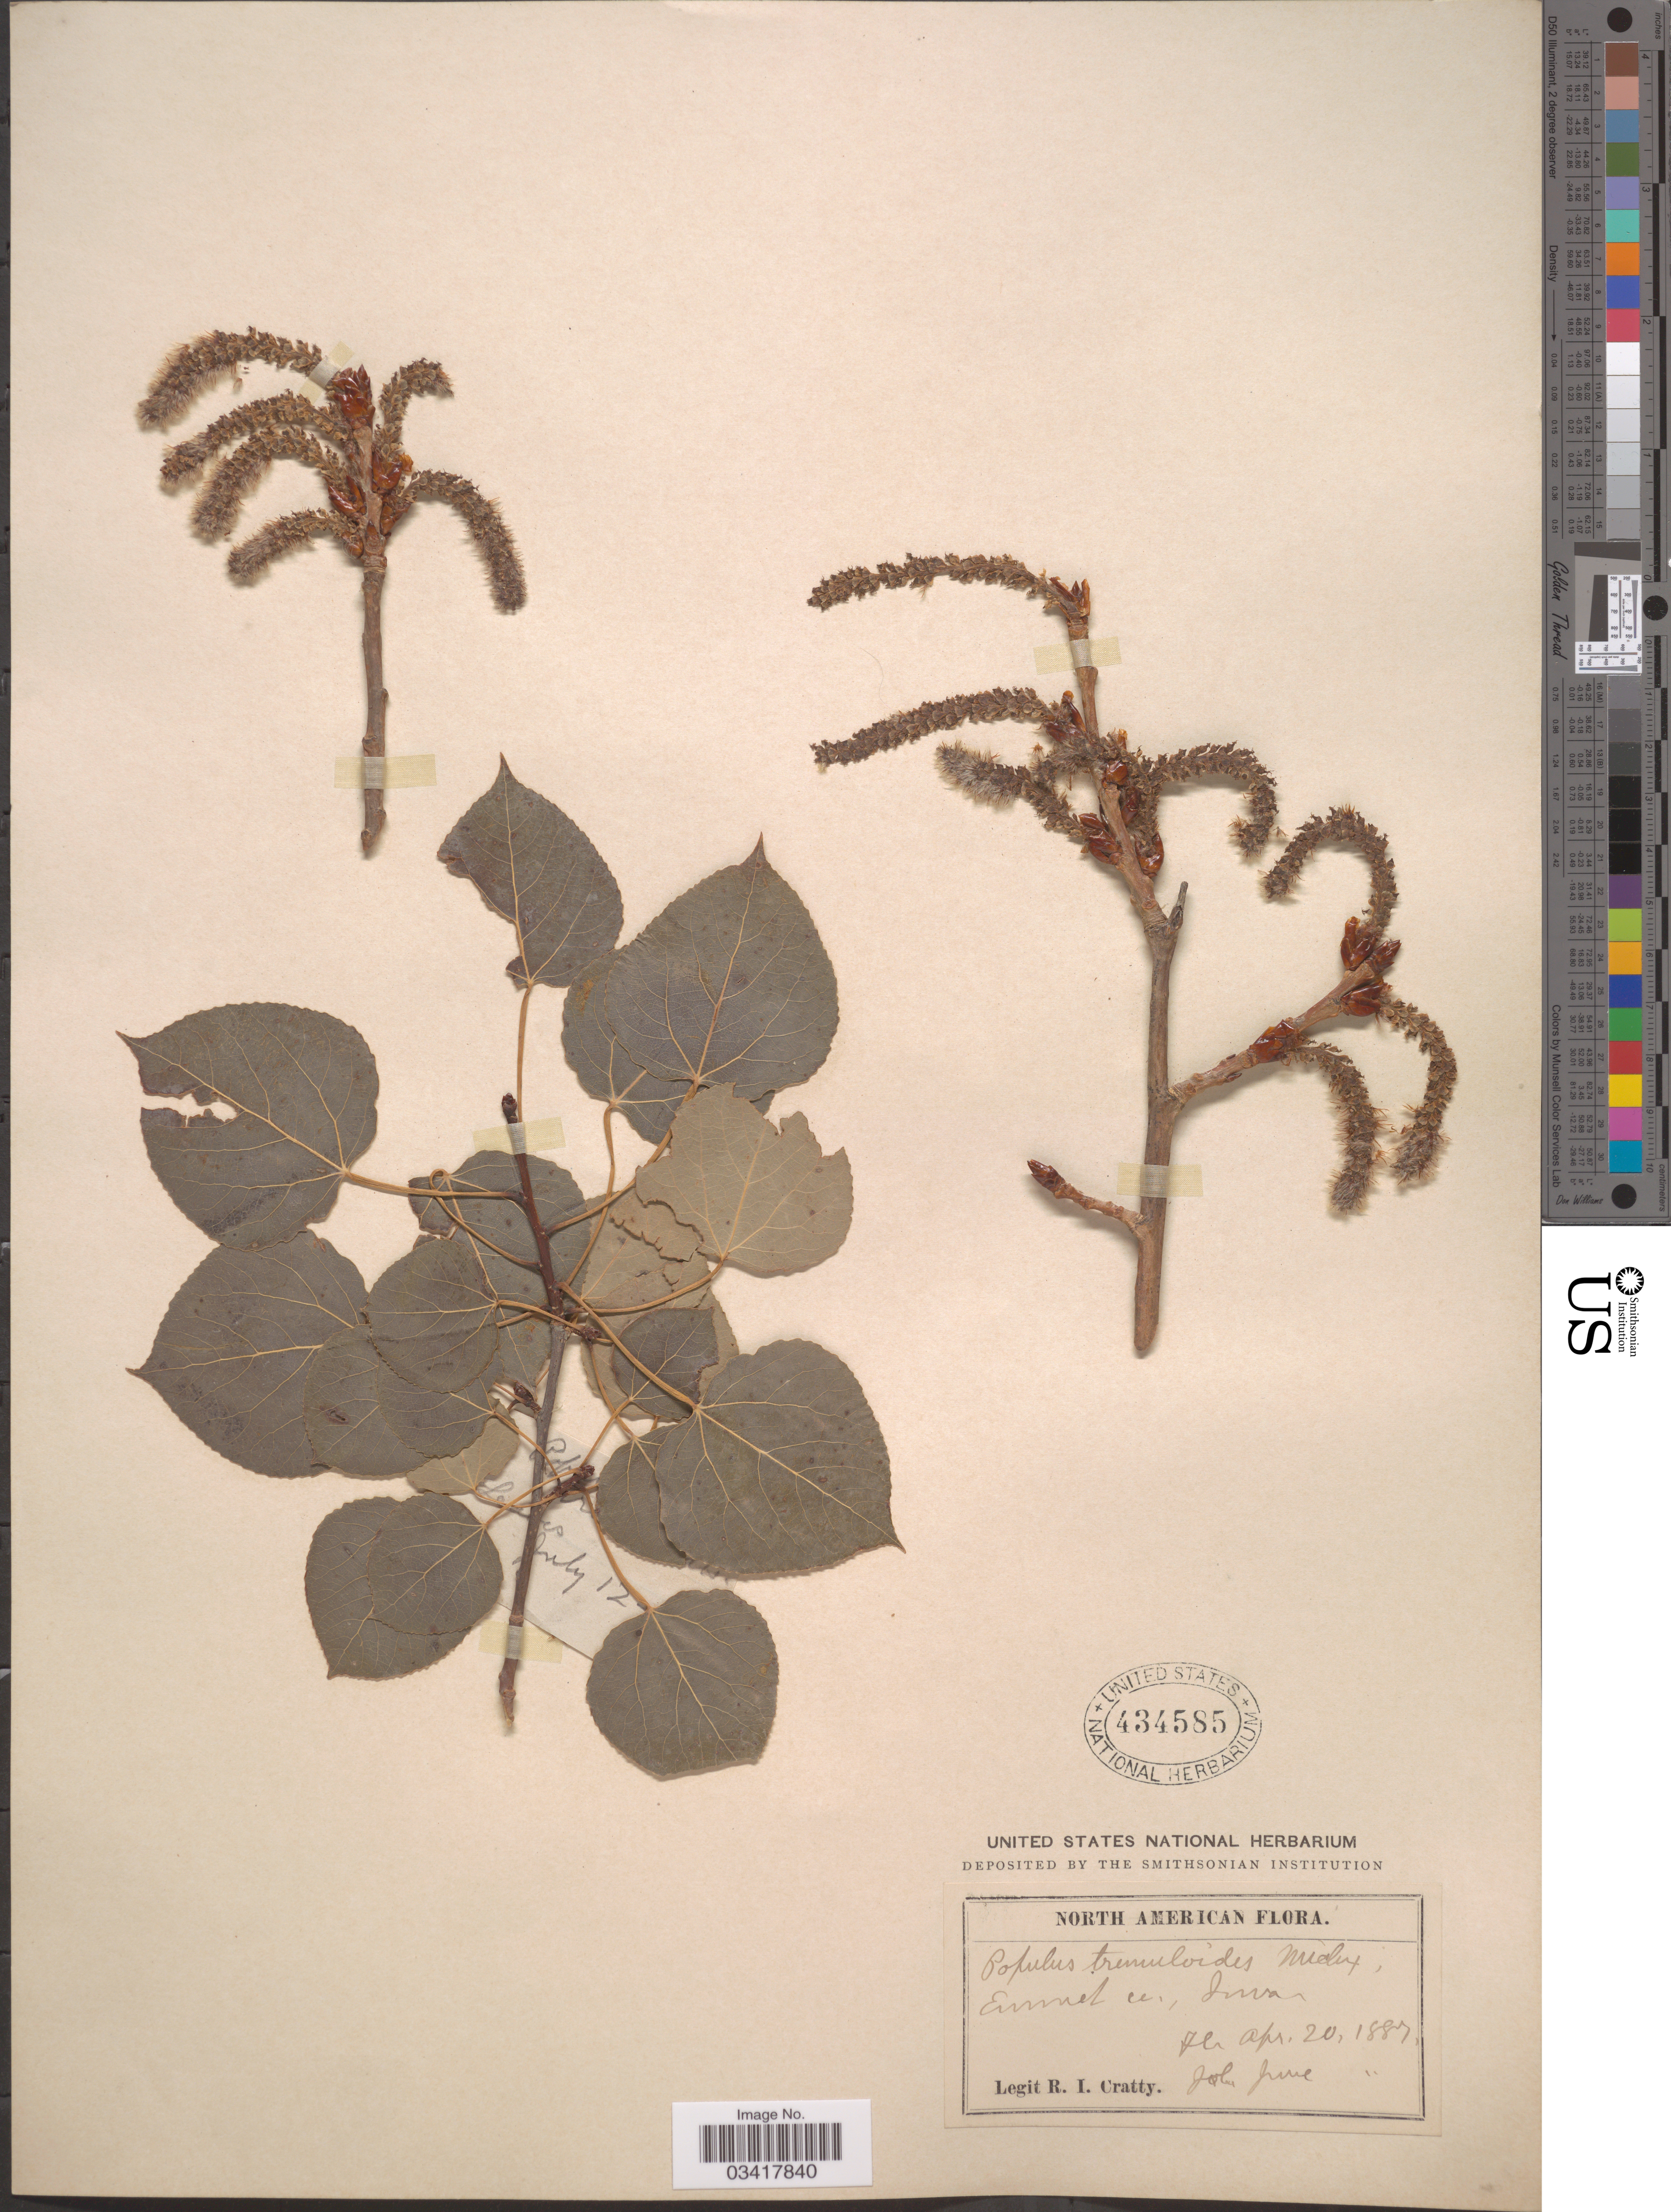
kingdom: Plantae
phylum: Tracheophyta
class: Magnoliopsida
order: Malpighiales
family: Salicaceae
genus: Populus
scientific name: Populus tremuloides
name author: Michx.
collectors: R. Cratty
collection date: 1887-07-12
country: United States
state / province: Iowa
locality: Emmet Co.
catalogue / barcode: US 434585